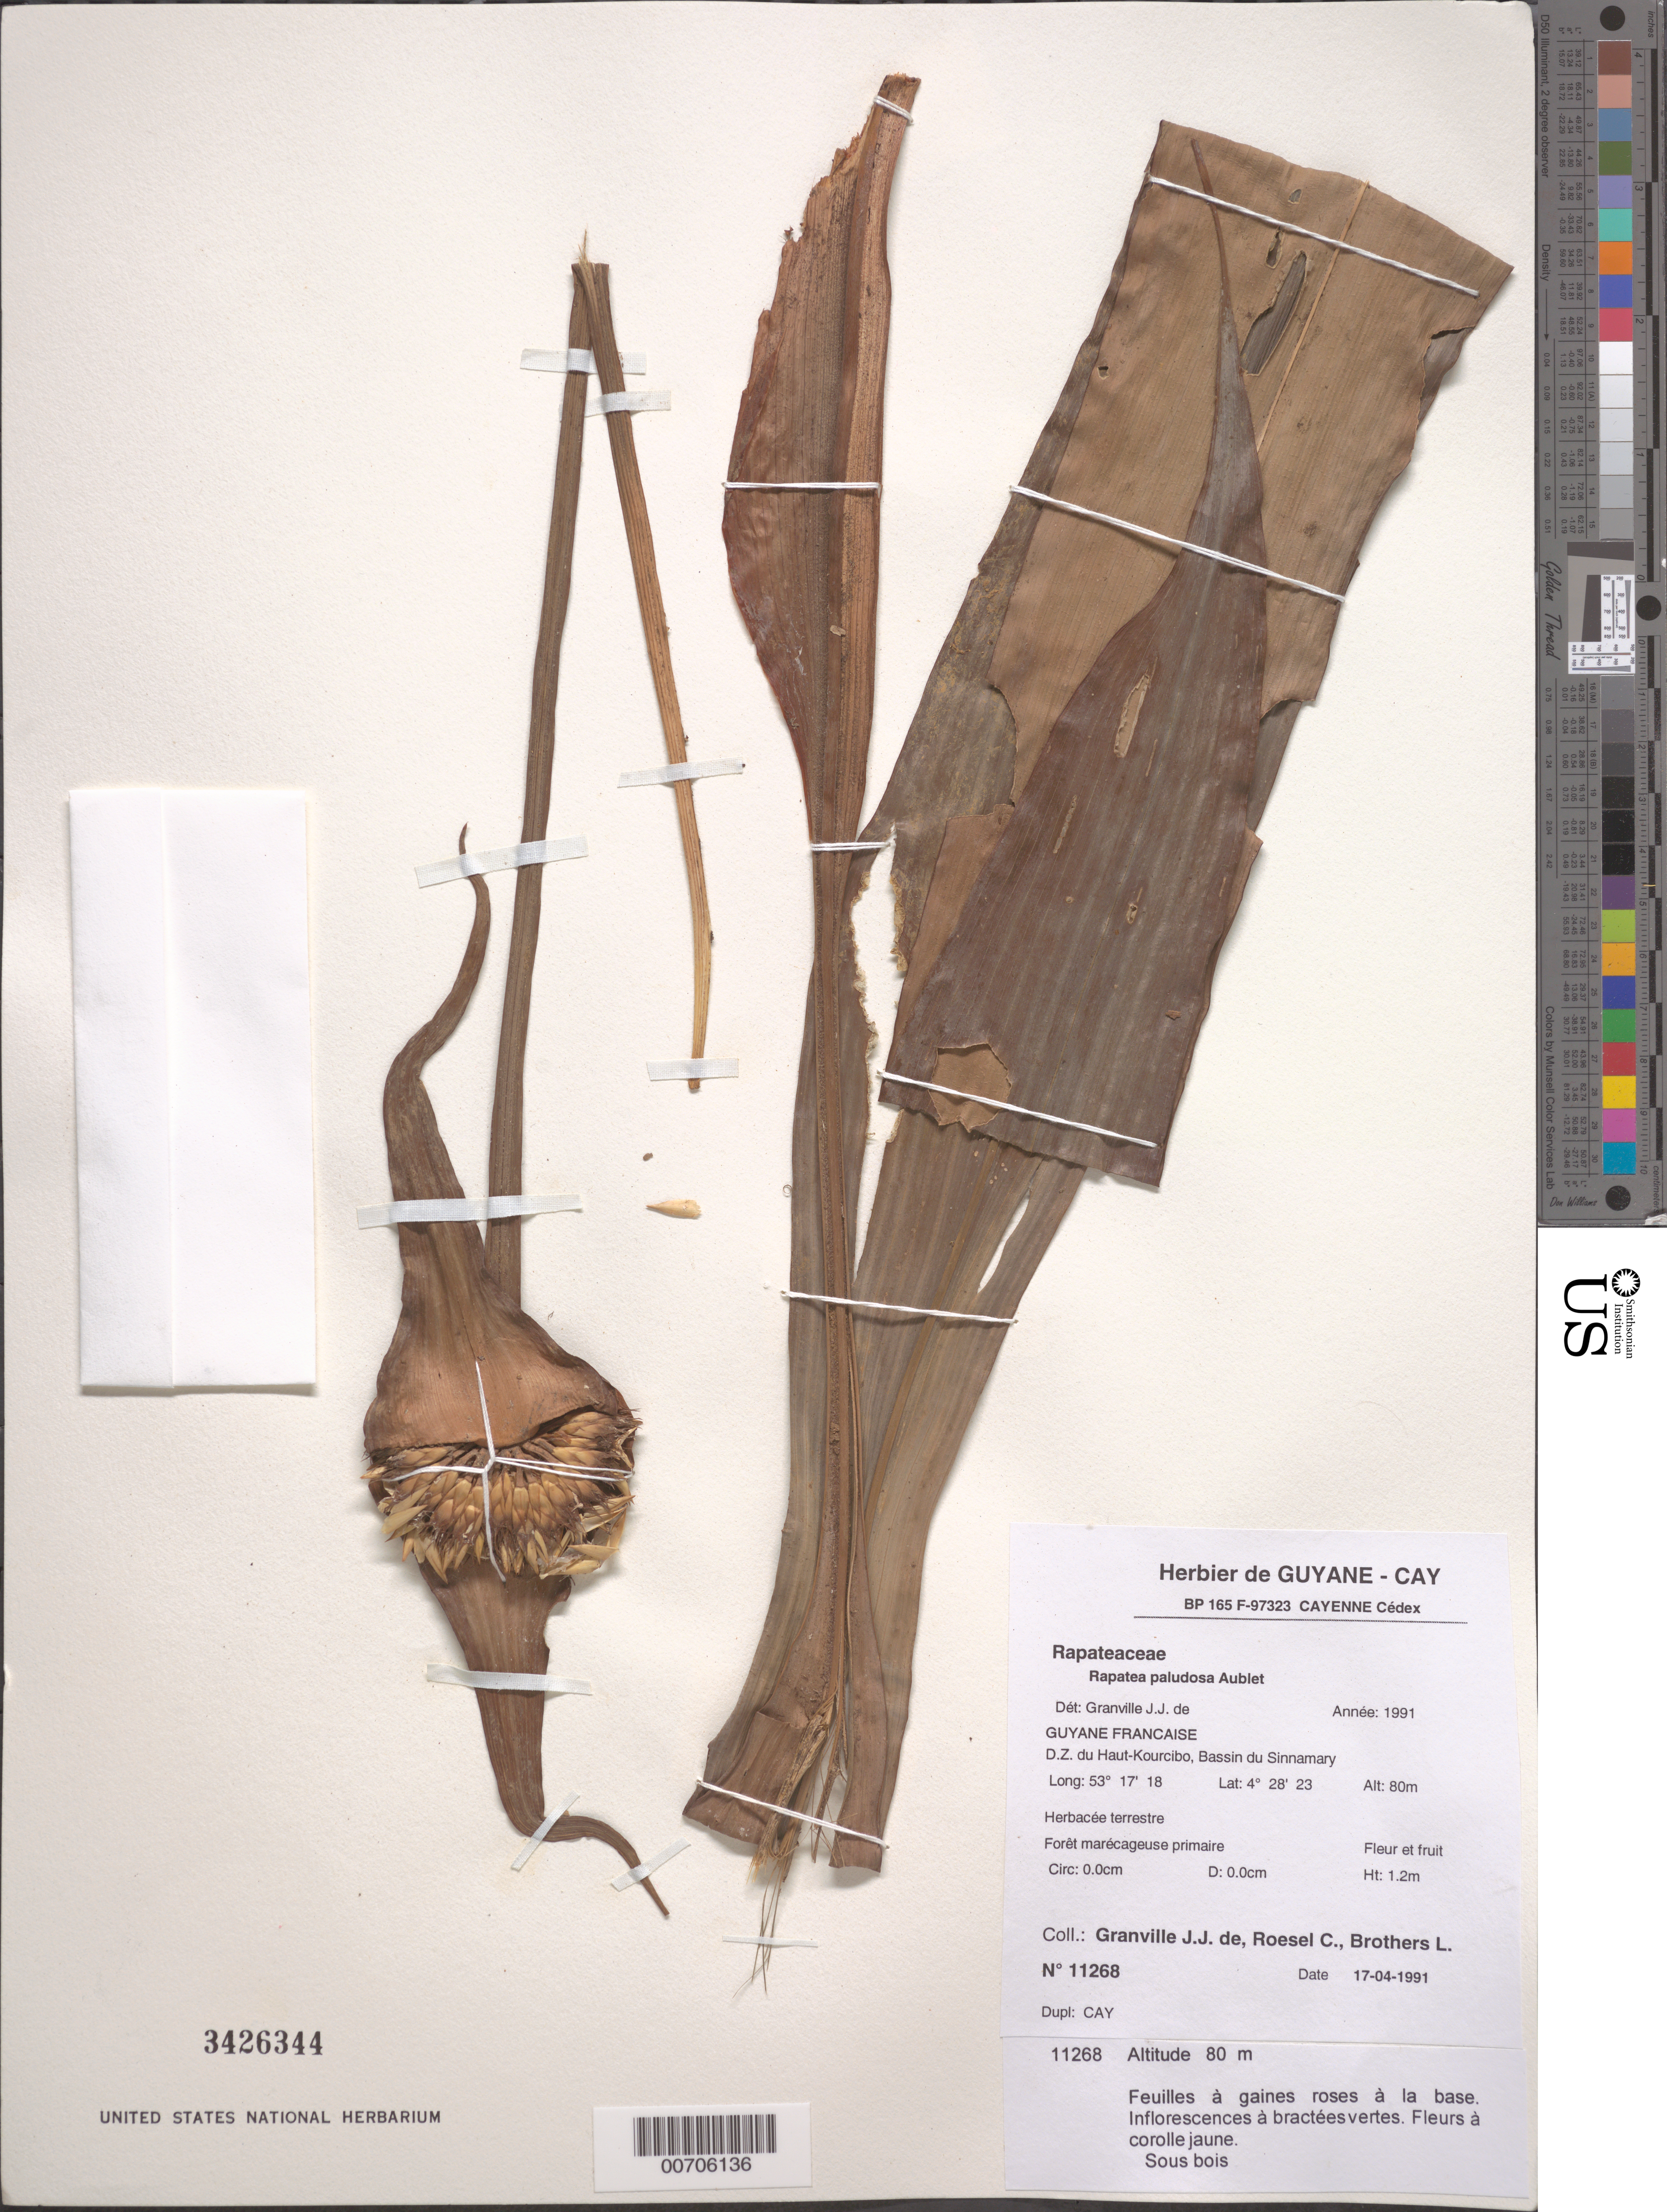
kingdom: Plantae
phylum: Tracheophyta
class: Liliopsida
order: Poales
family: Rapateaceae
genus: Rapatea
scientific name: Rapatea paludosa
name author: Aubl.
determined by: Granville, J. J. de, (CAY), Institut de Recherche pour le Developpement (IRD) (FRENCH GUIANA)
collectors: J.-J. de Granville, C. S. Roesel & L. Brothers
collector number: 11268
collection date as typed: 17-Apr-91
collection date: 1991-04-17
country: French Guiana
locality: D.Z. du Haut-Kourcibo, Bassin du Sinnamary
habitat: Forest marécageuse primaire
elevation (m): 80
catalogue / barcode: US 3426344